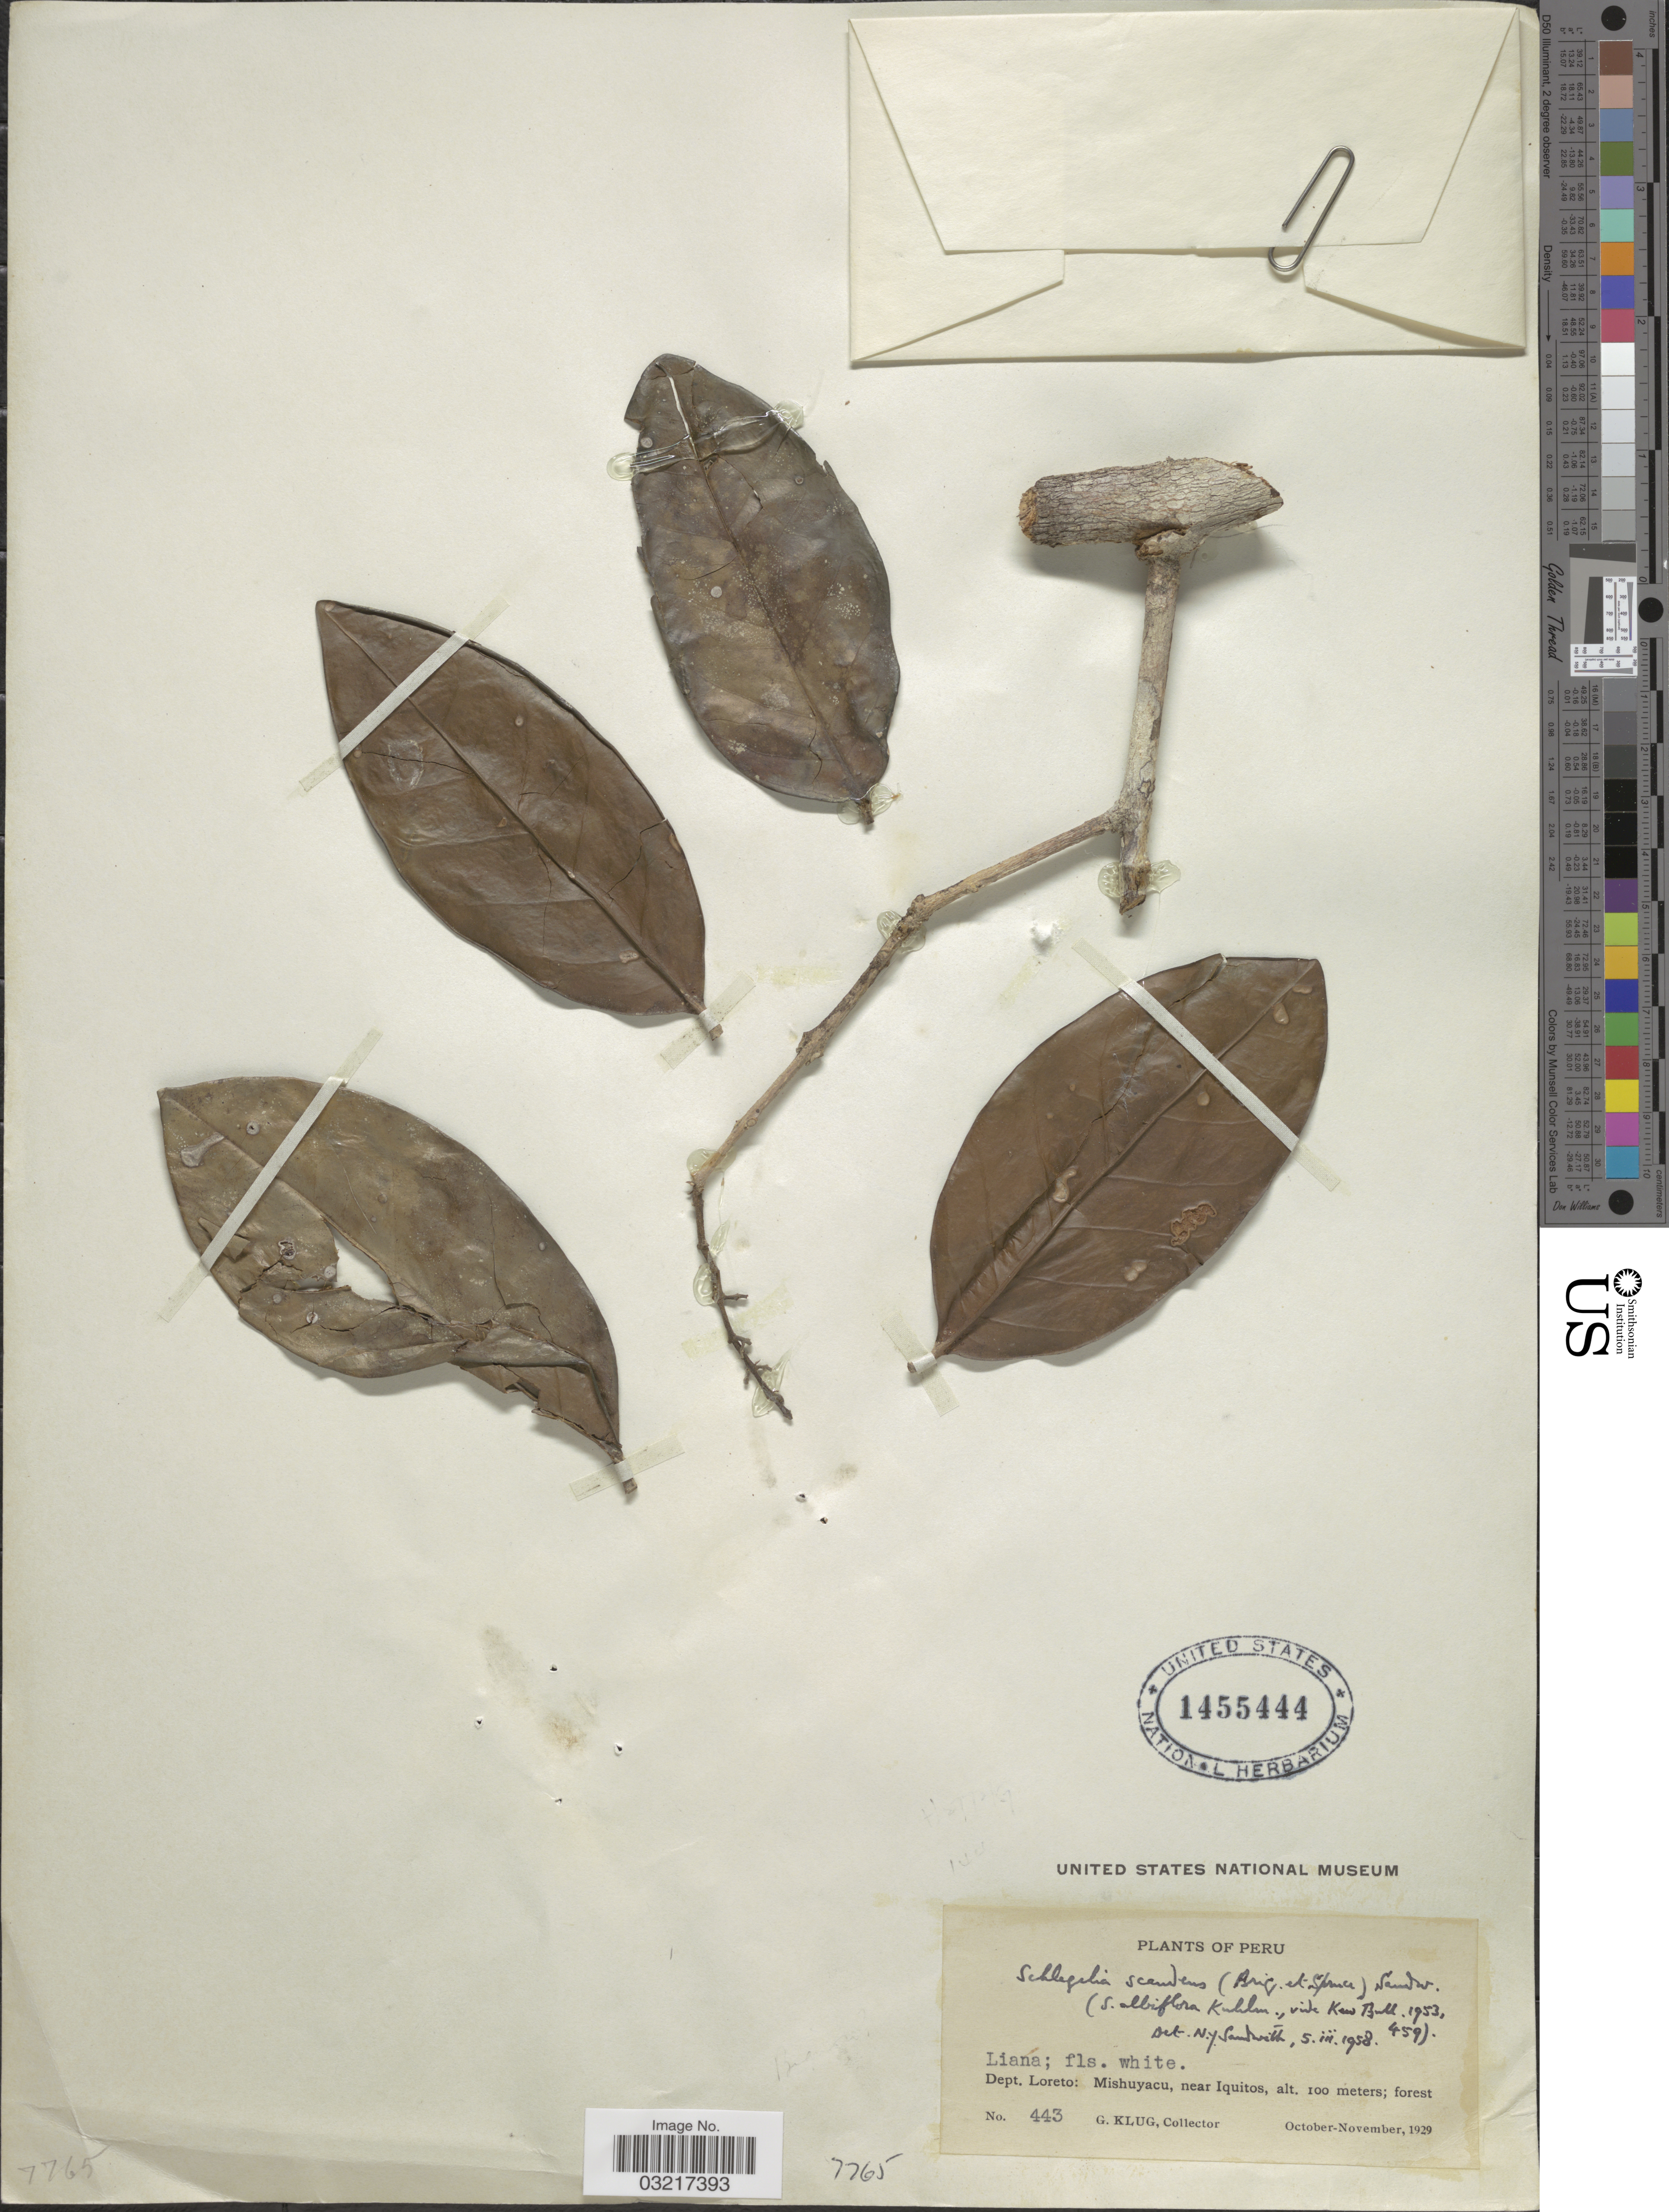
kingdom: Plantae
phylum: Tracheophyta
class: Magnoliopsida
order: Lamiales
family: Schlegeliaceae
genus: Schlegelia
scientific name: Schlegelia scandens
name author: (Briq. & Spruce) Sandwith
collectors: G. Klug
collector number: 443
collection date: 1929-10/1929-11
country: Peru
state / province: Loreto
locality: Dept. Loreto: Mishuyacu, near Iquitos.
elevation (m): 100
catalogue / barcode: US 1455444